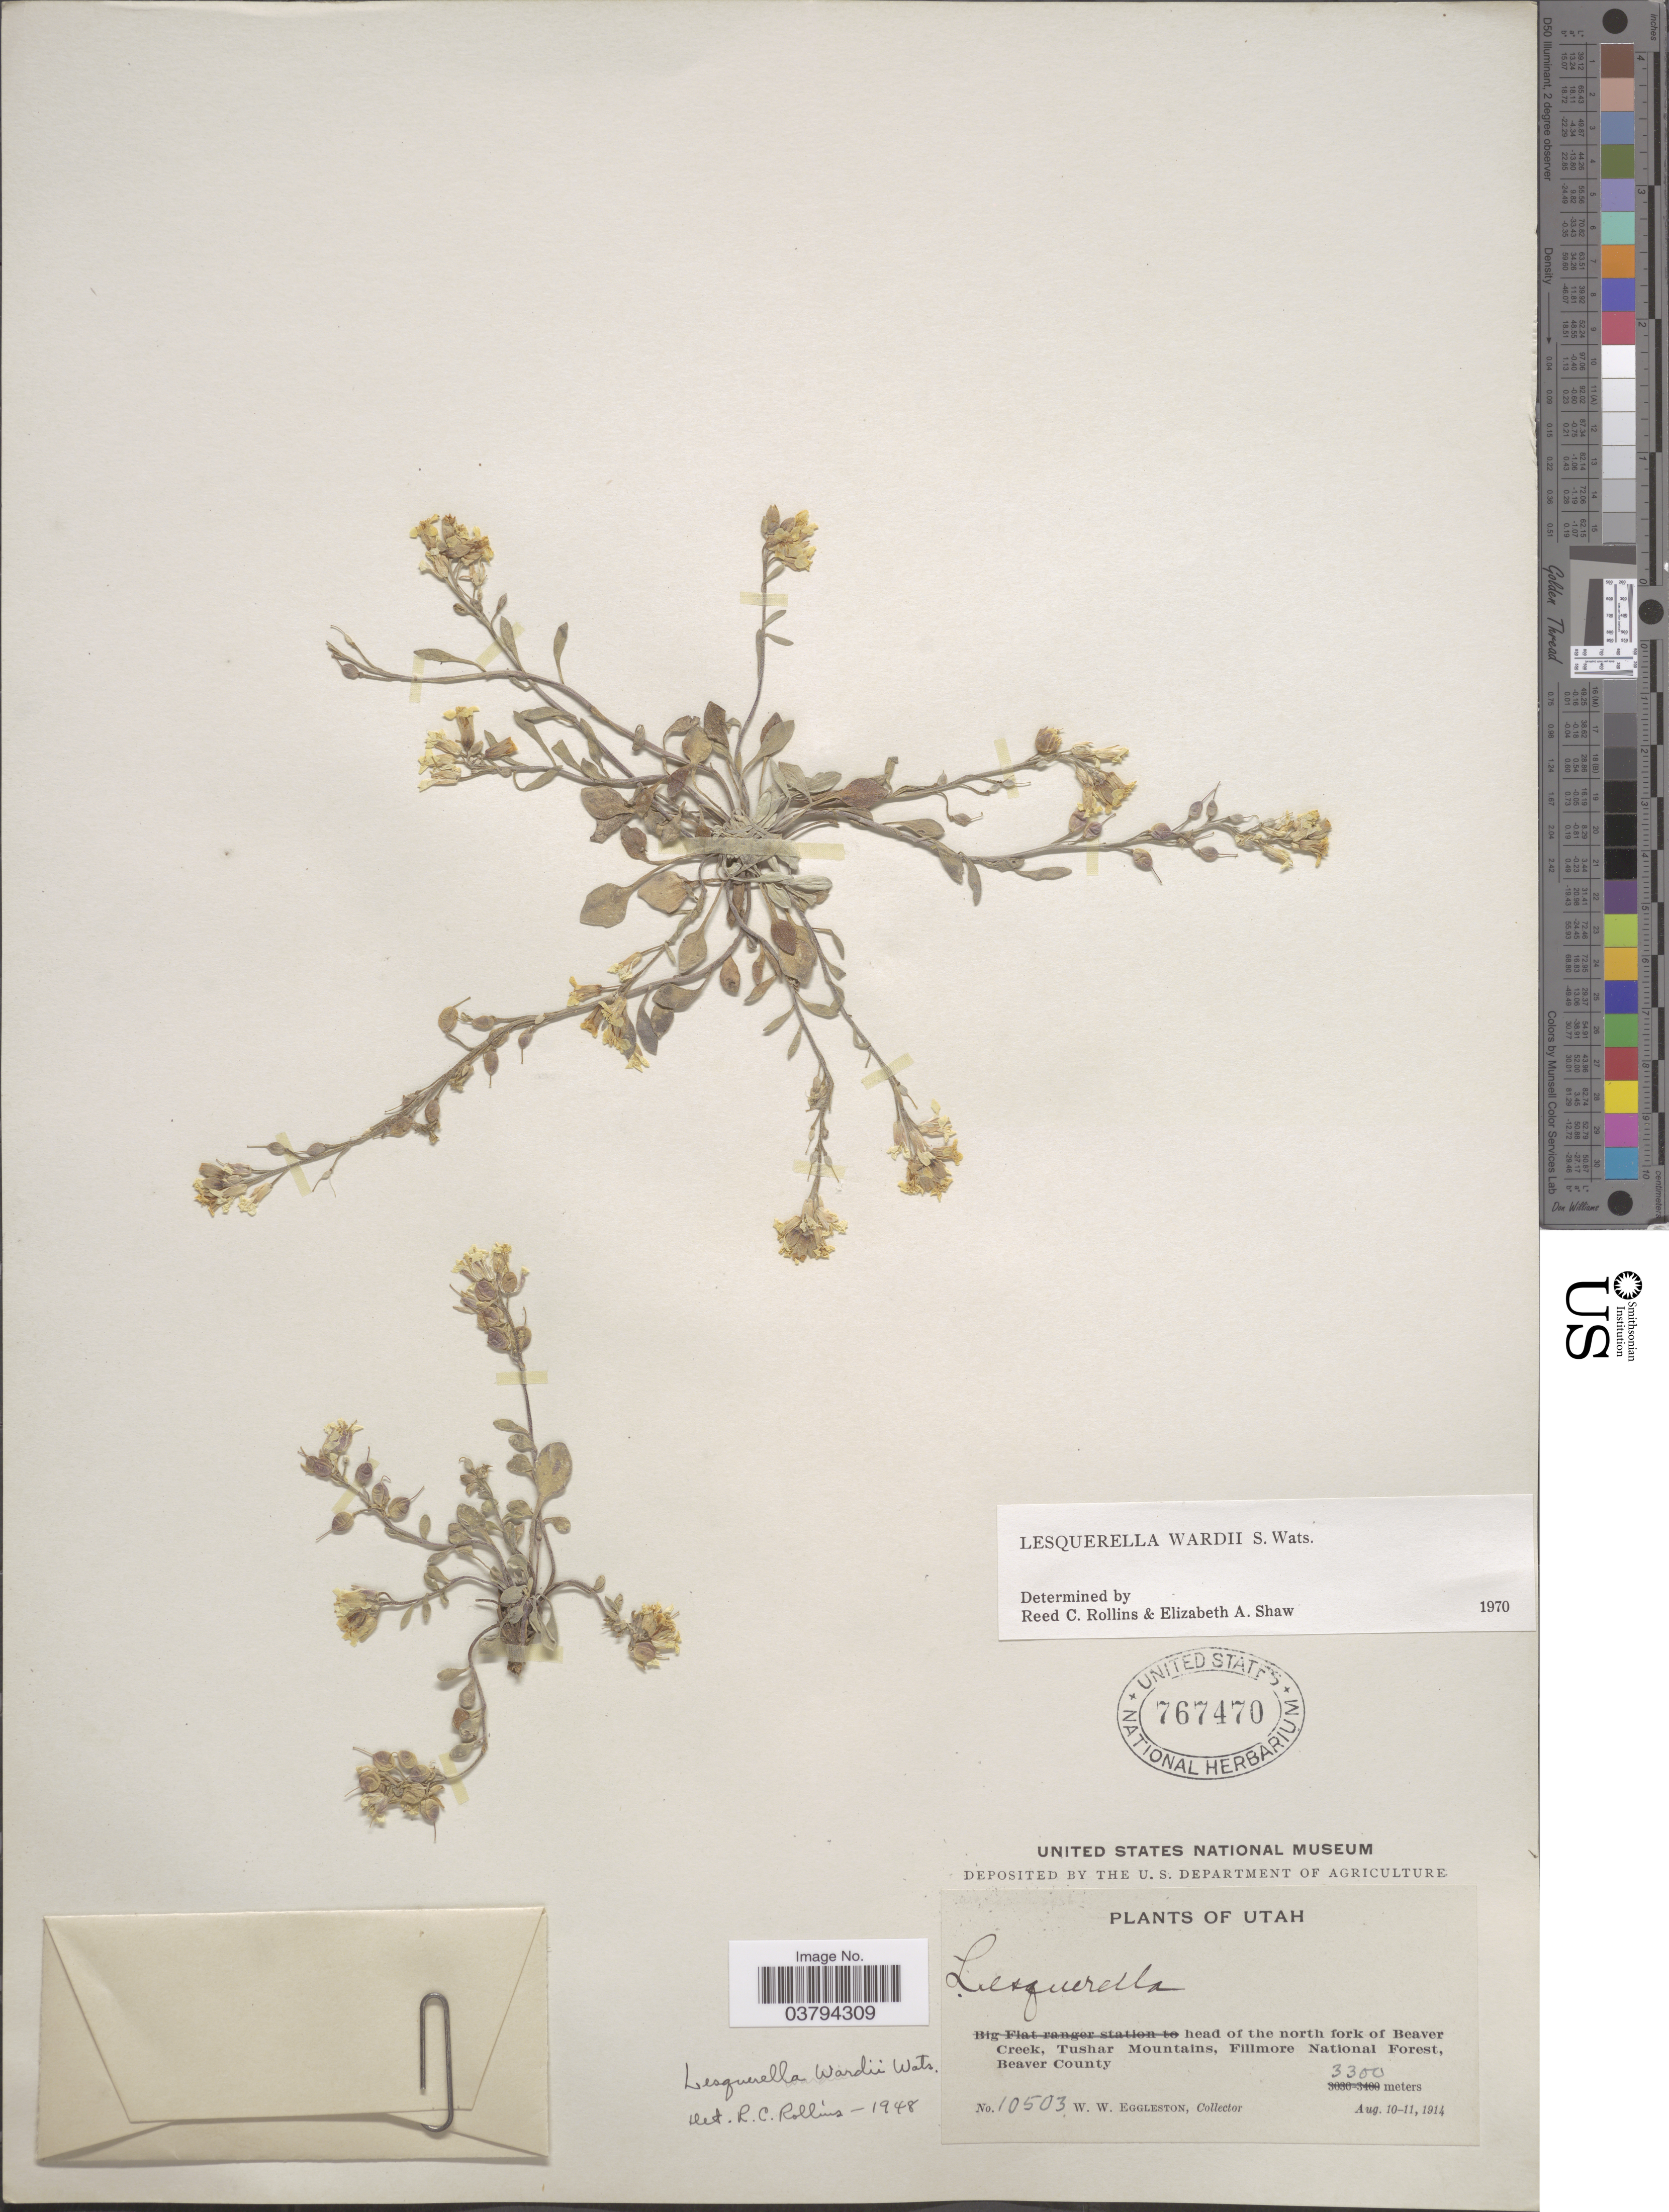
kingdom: Plantae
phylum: Tracheophyta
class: Magnoliopsida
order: Brassicales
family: Brassicaceae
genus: Lesquerella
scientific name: Lesquerella wardii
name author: S. Watson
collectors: W. W. Eggleston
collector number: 10503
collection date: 1914-08-10/1914-08-11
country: United States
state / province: Utah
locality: Head of the north fork of Beaver Creek, Tushar Mountains, Fillmore National Forest, Beaver County.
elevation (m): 3300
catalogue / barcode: US 767470